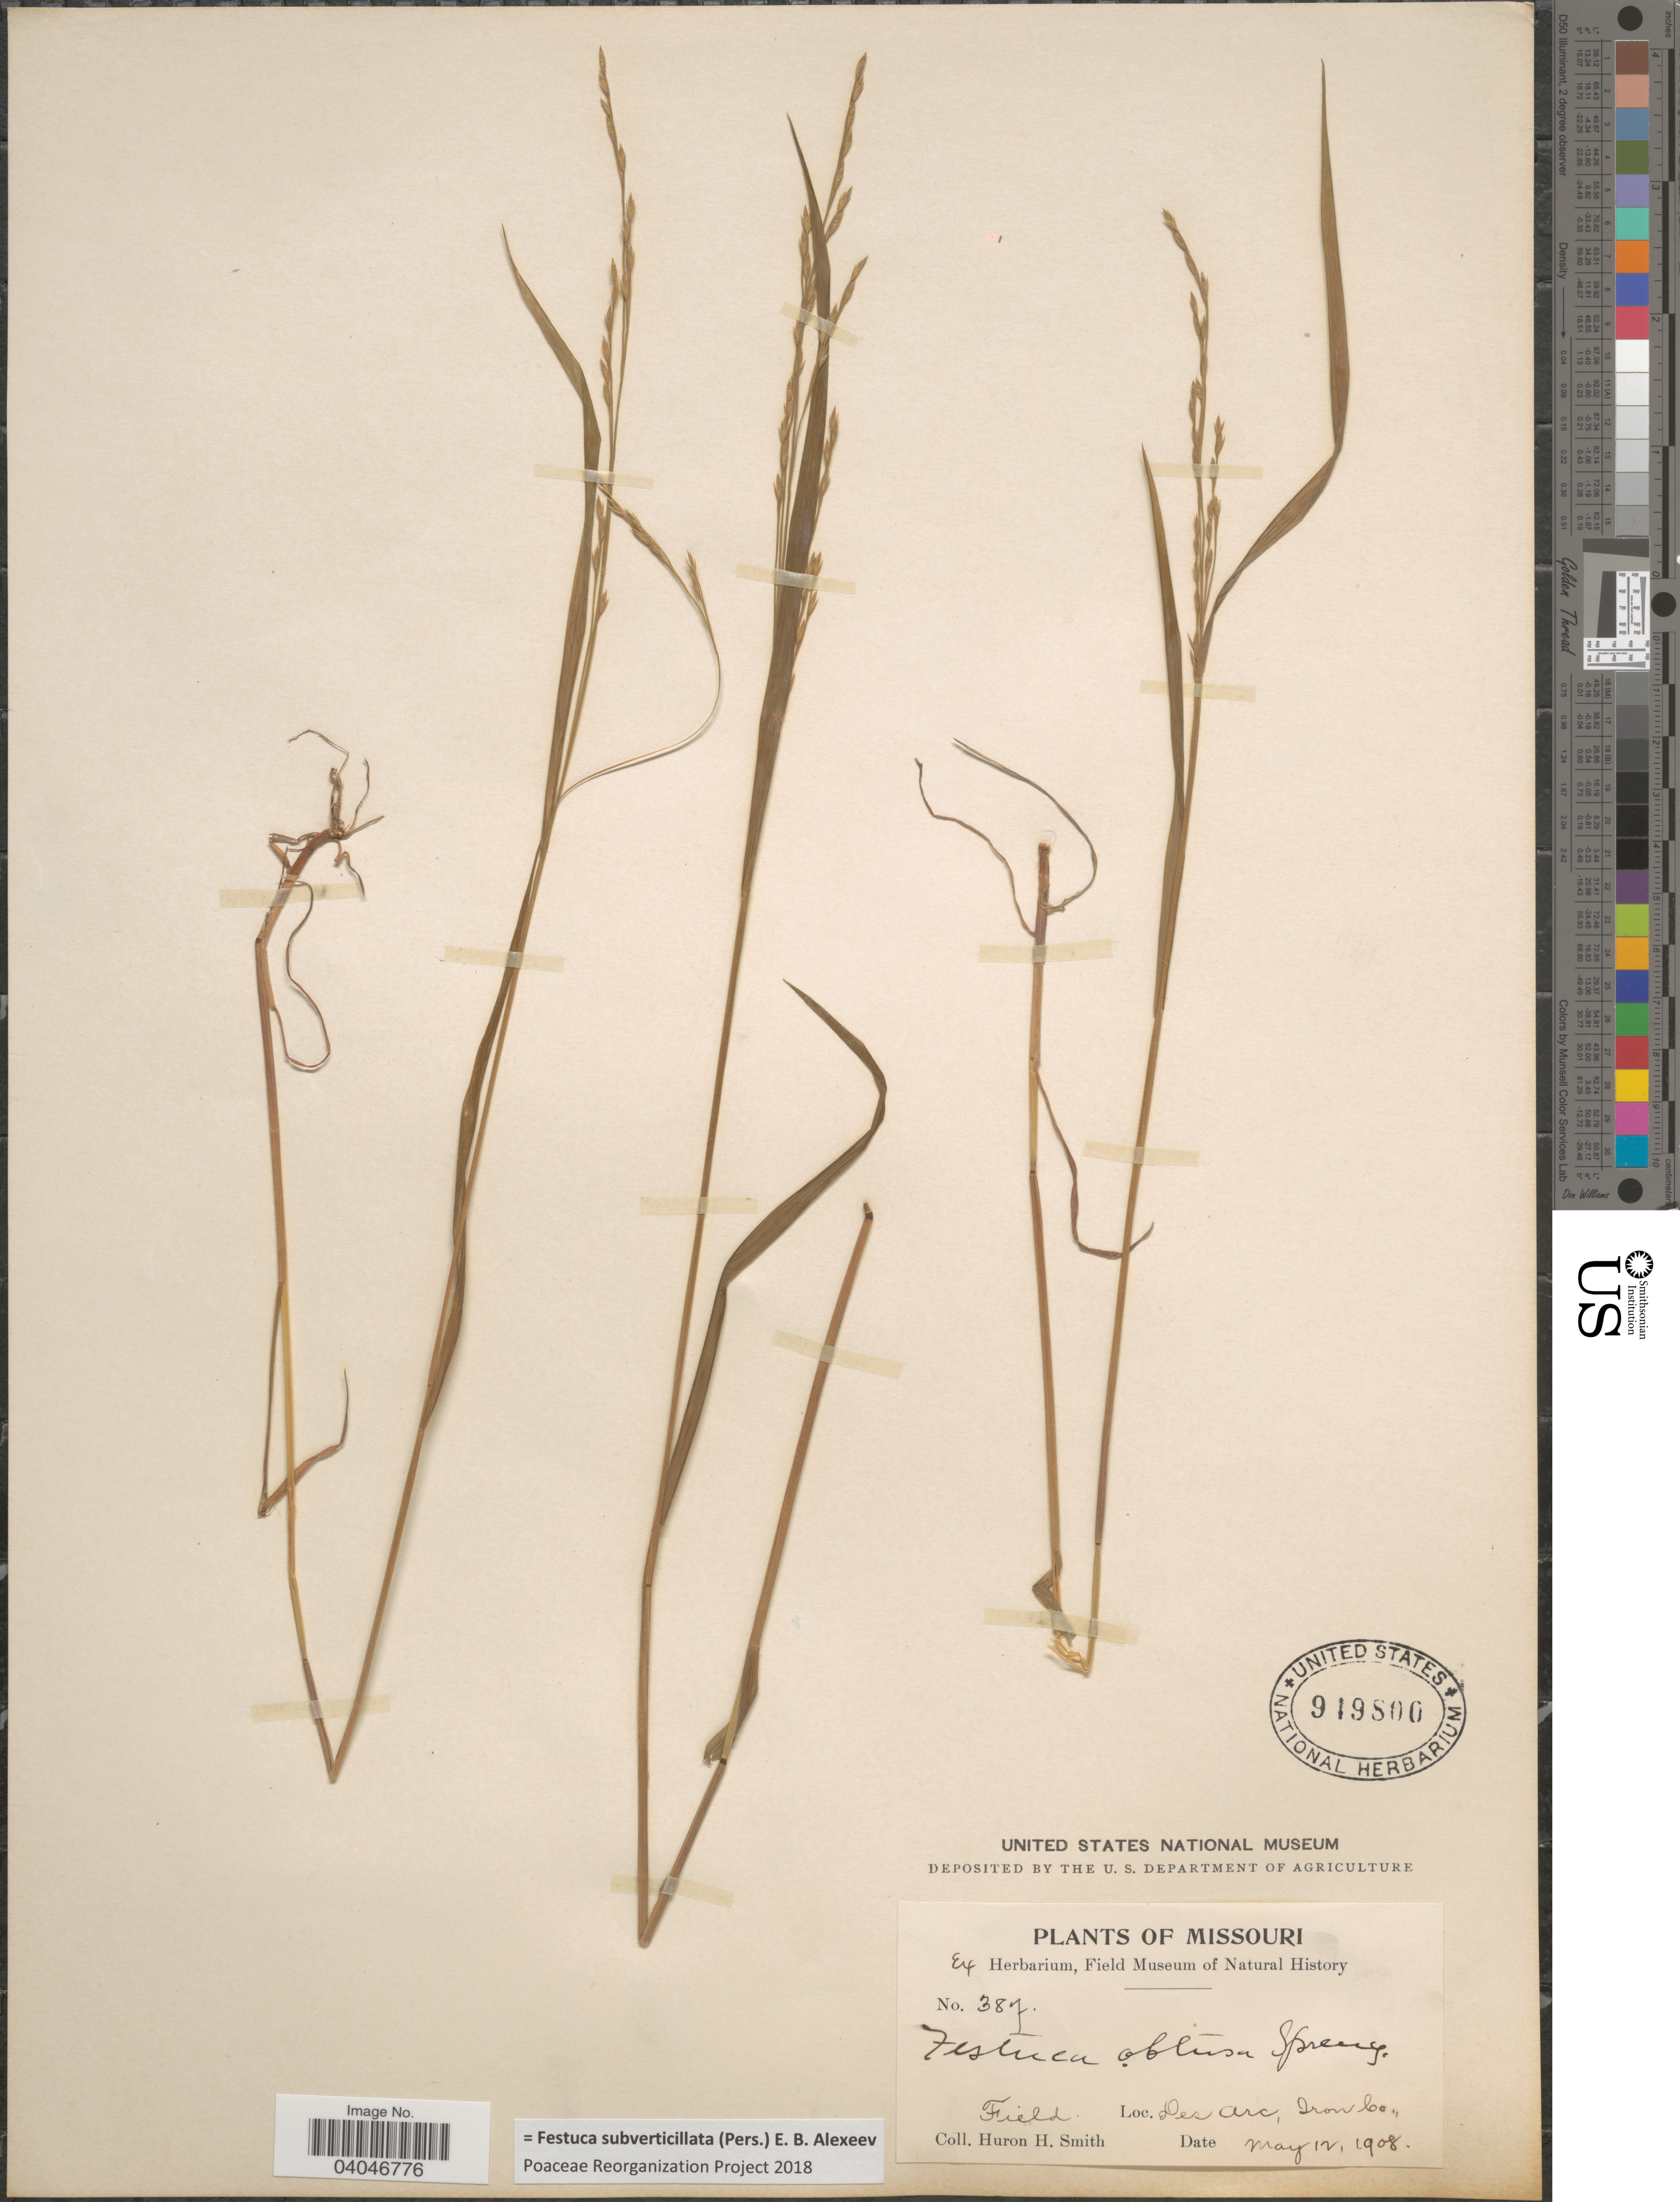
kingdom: Plantae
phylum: Tracheophyta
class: Liliopsida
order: Poales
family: Poaceae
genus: Festuca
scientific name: Festuca subverticillata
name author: (Pers.) E.B. Alexeev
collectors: Huron H. Smith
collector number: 387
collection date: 1908-05-12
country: United States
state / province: Missouri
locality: Des Arc, Iron Co.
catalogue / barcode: US 949800